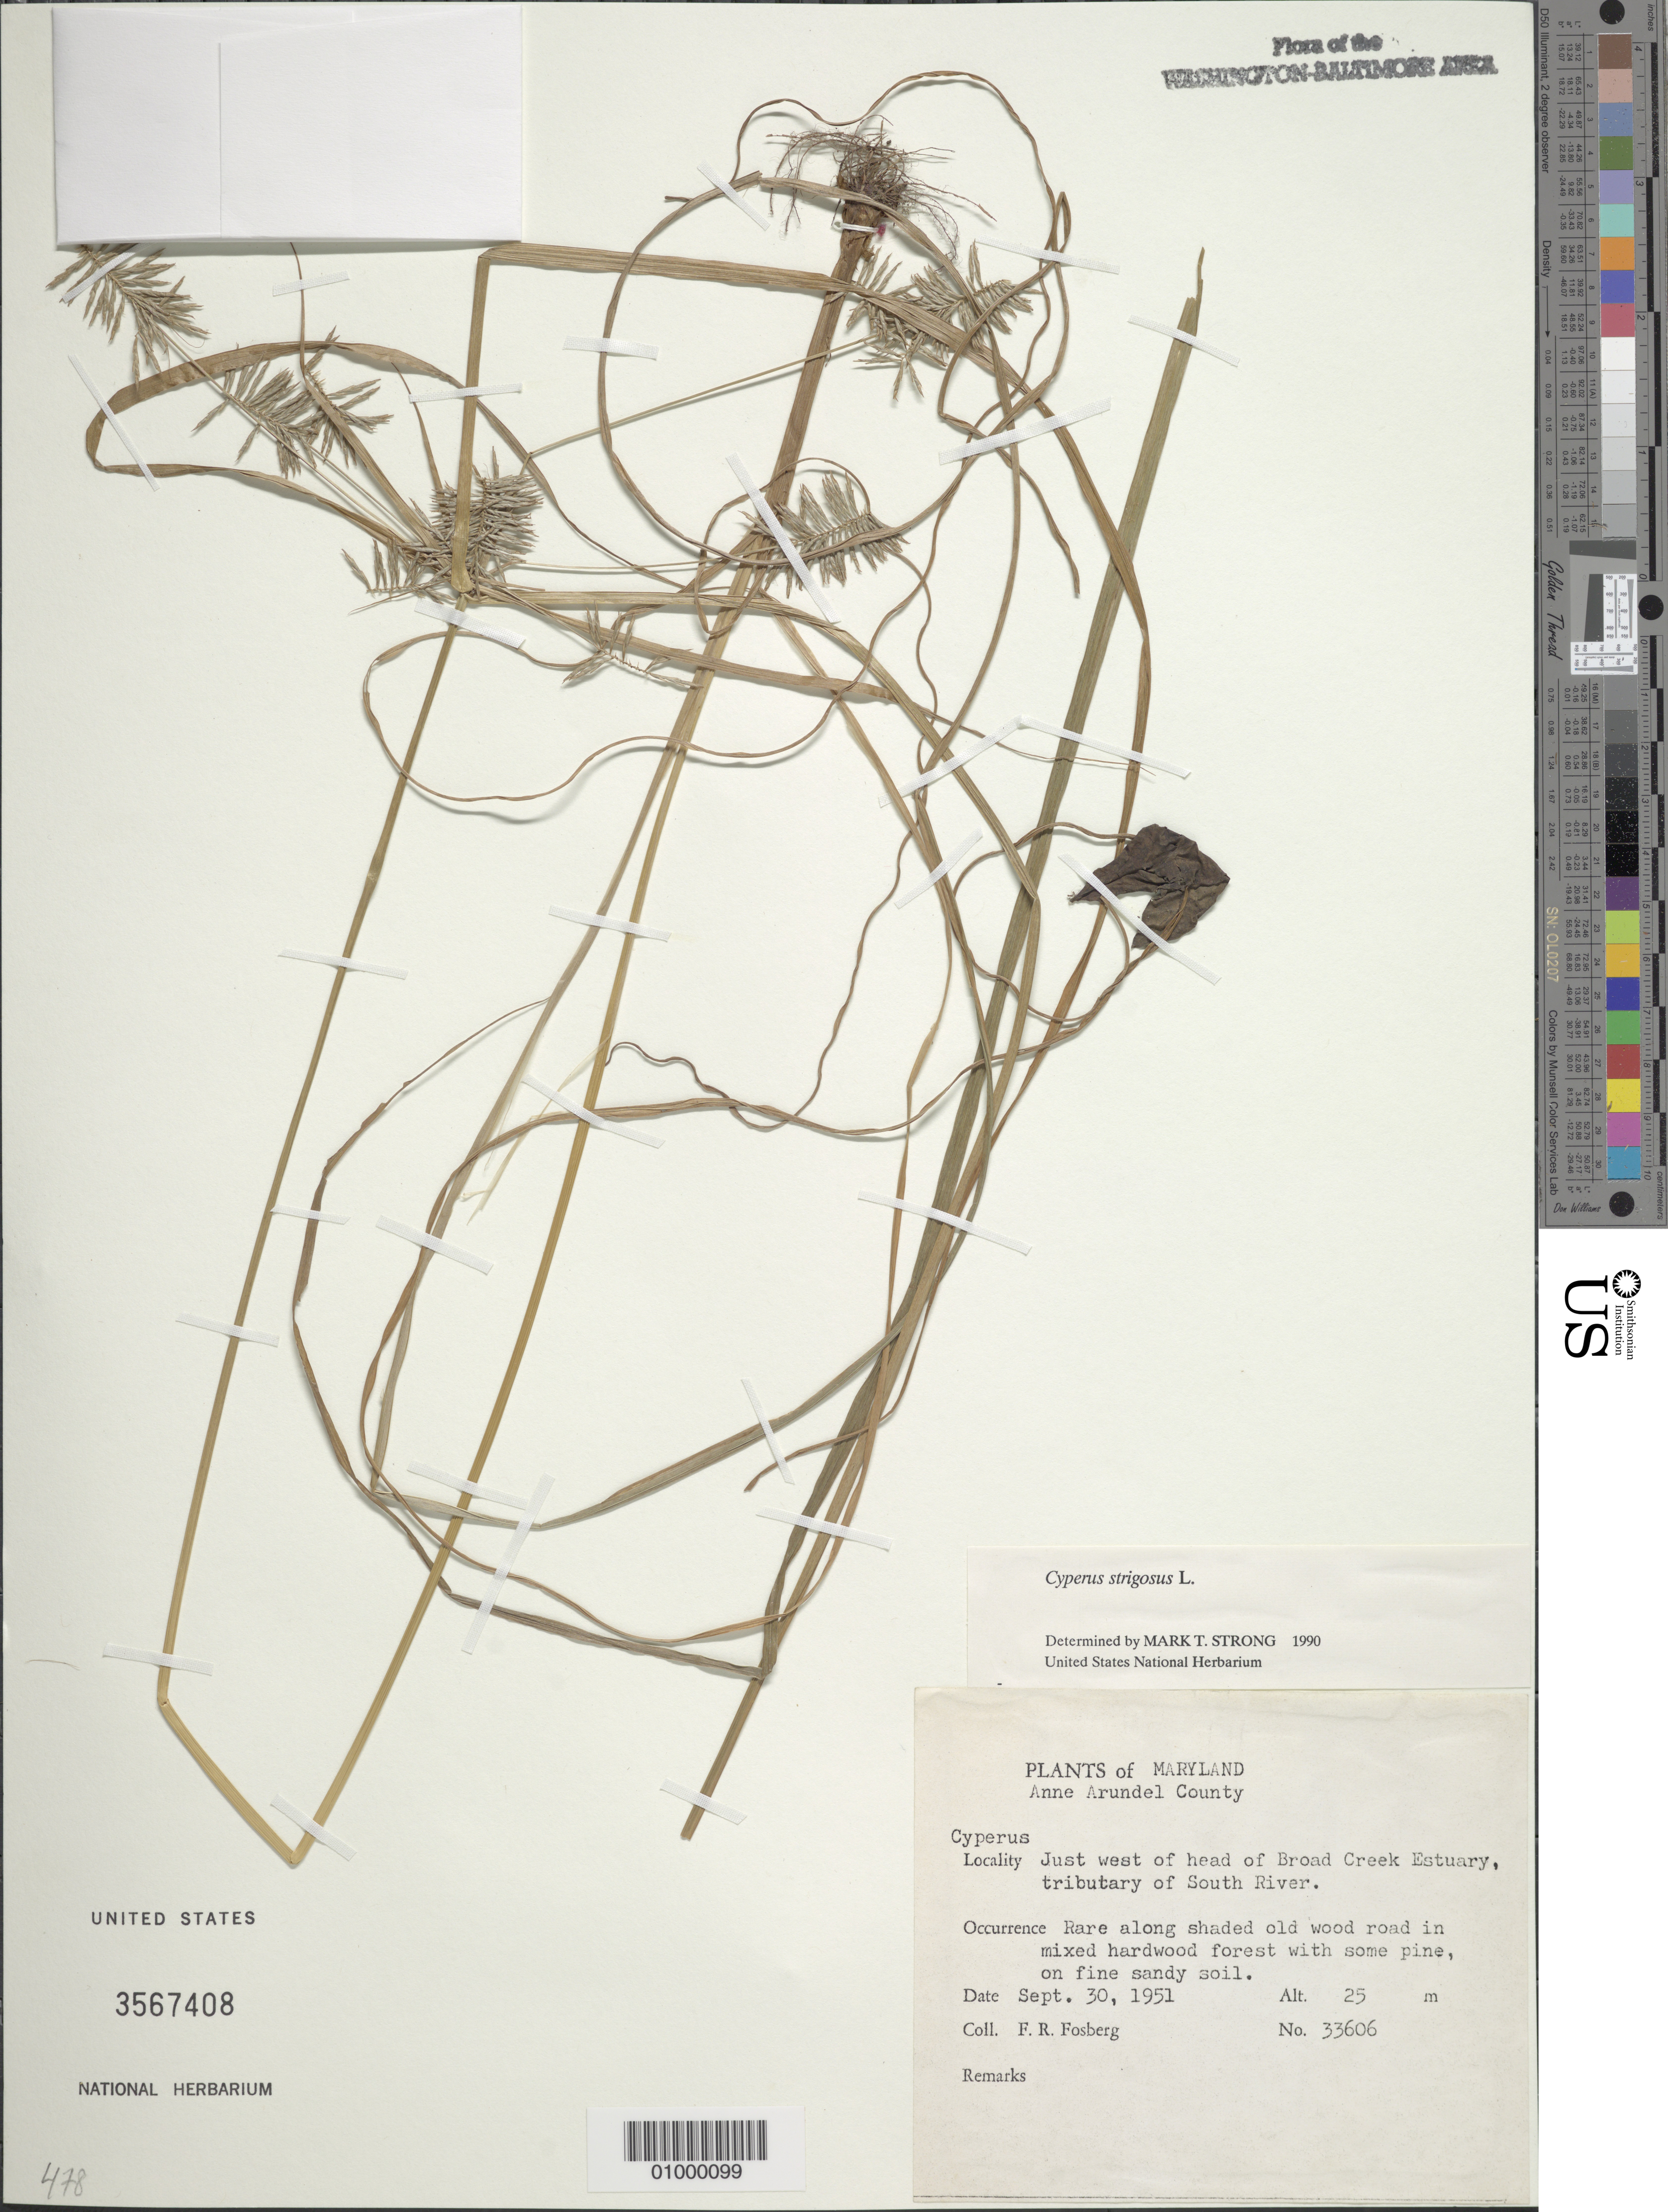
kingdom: Plantae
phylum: Tracheophyta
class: Liliopsida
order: Poales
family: Cyperaceae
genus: Cyperus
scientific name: Cyperus strigosus L.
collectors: F. R. Fosberg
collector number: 33606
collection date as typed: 30 Sep 1951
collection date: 1951-09-30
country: United States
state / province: Maryland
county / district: Anne Arundel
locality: West of head of Broad Creek, tributary of South River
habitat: rare along shaded old wood roadin mixed hardwood forest with some pine, in fine sandy soil.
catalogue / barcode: US 3567408